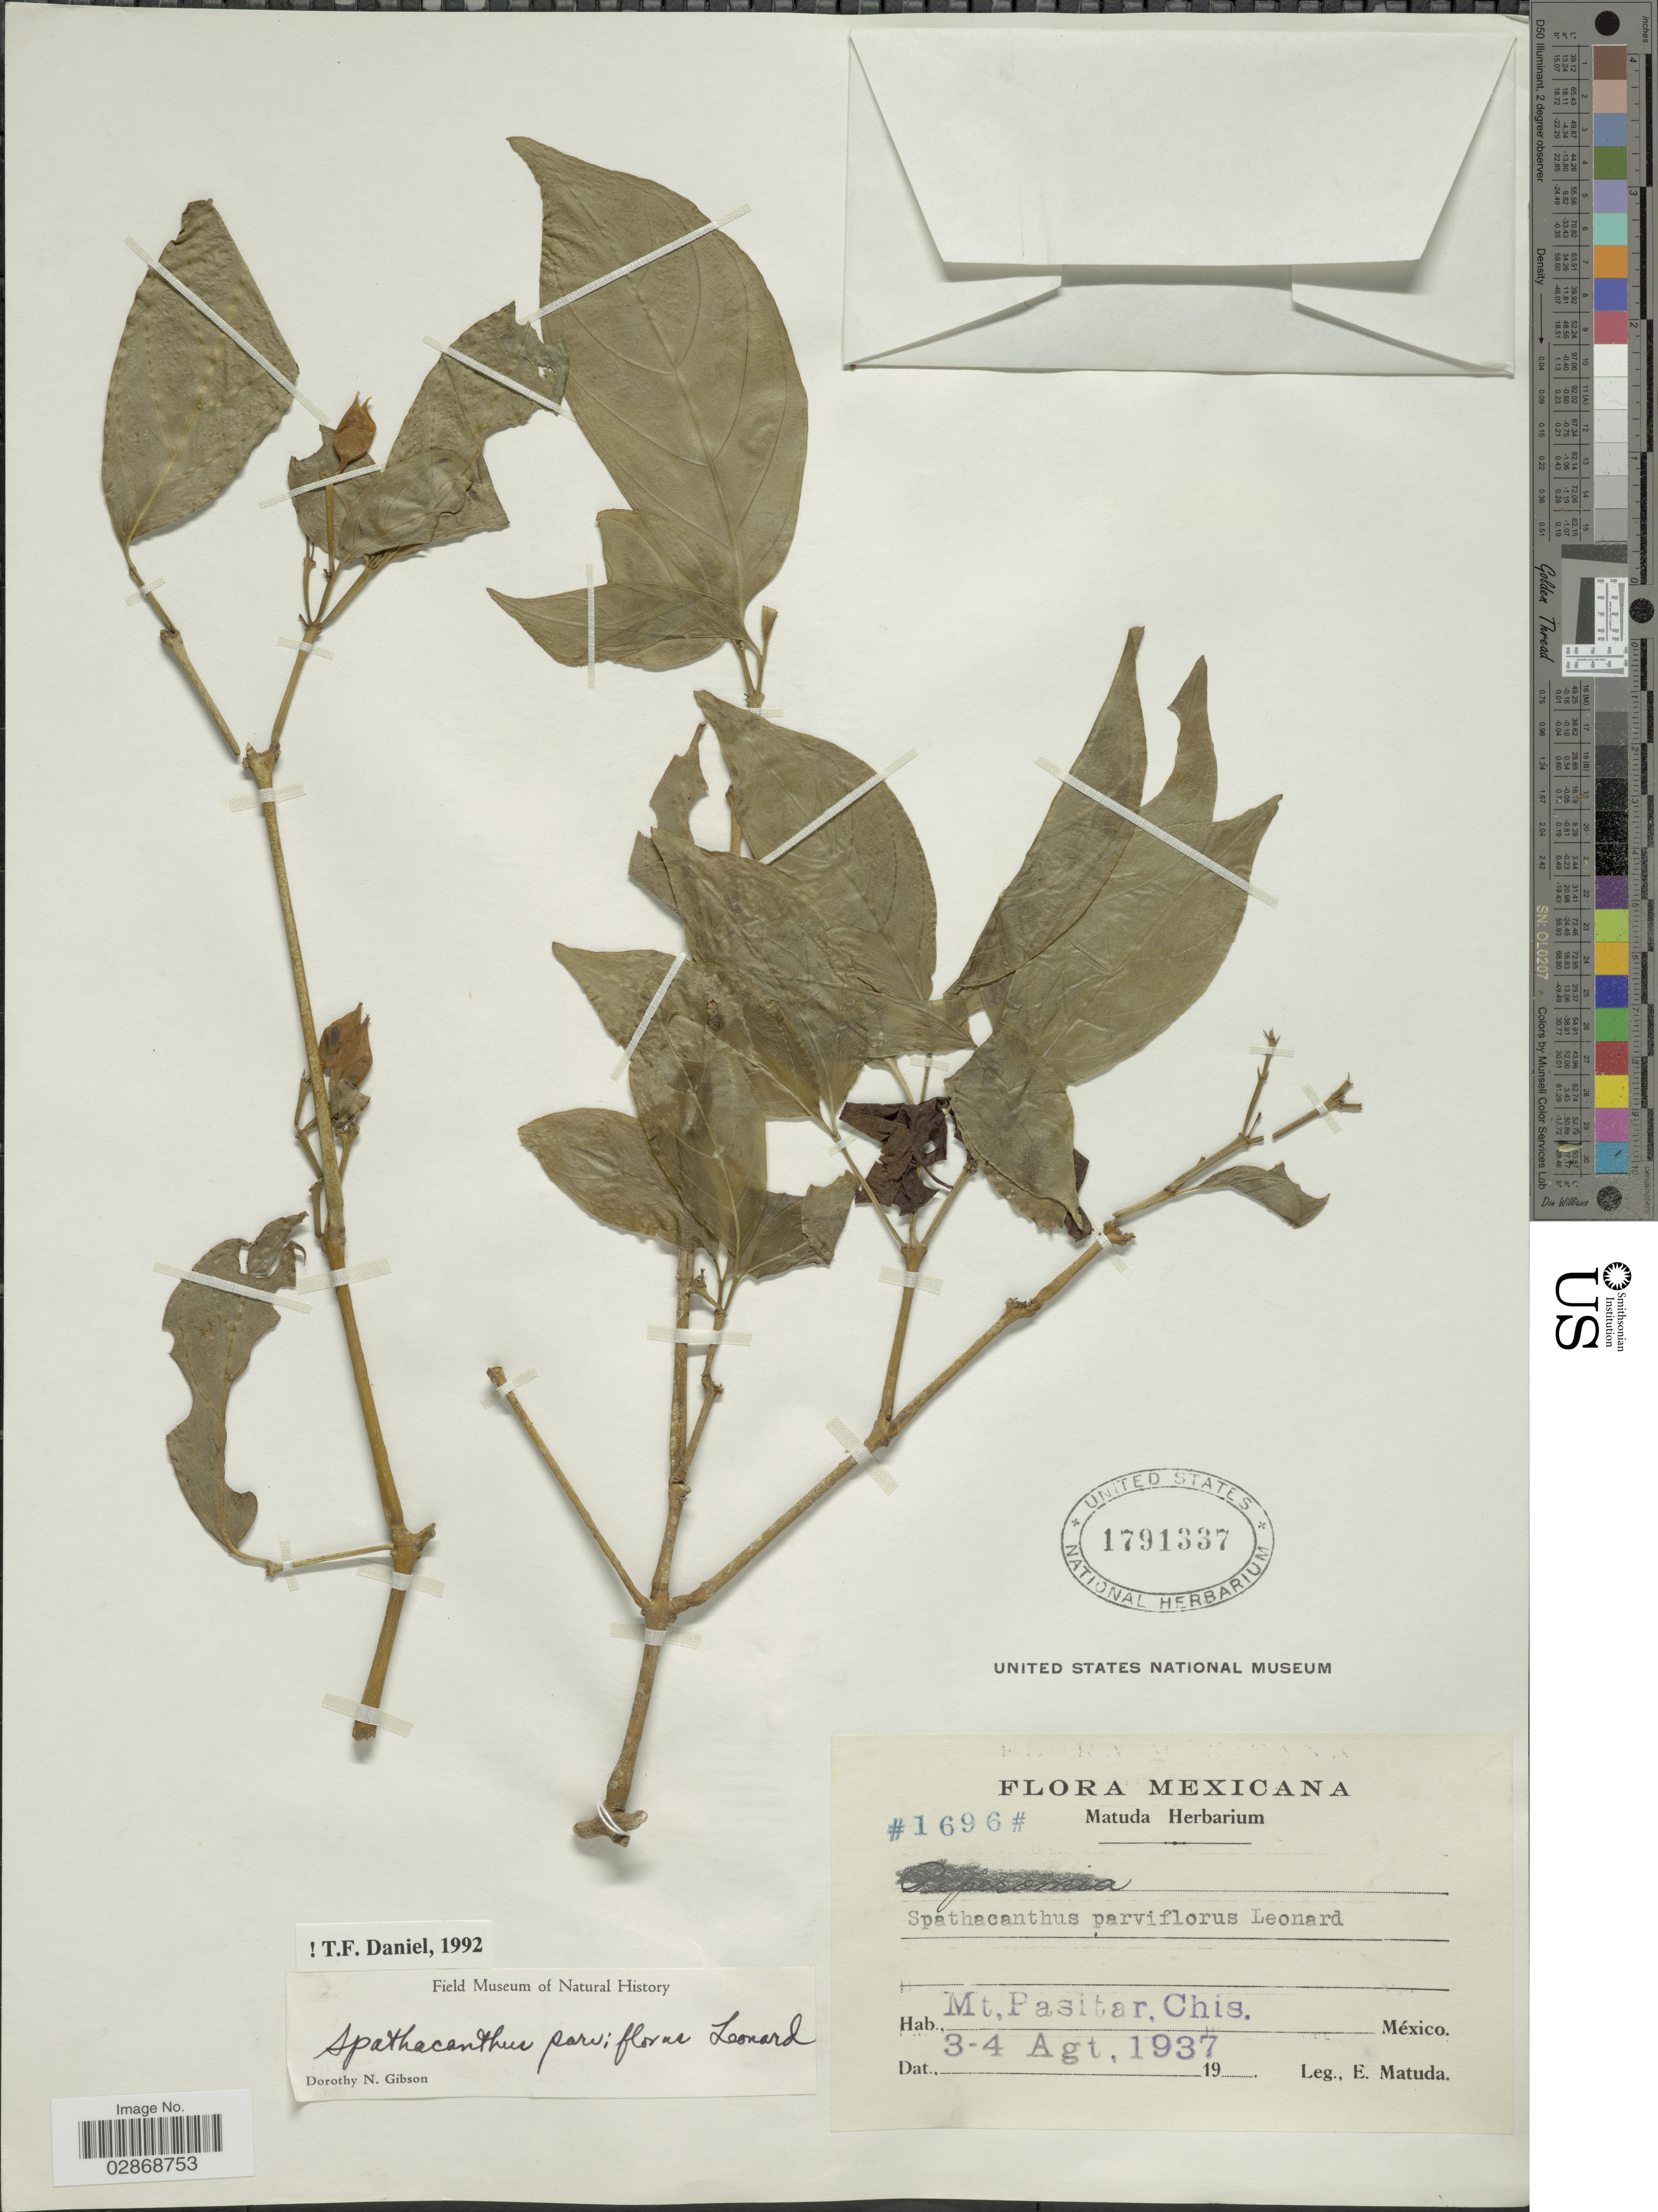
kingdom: Plantae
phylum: Tracheophyta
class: Magnoliopsida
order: Lamiales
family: Acanthaceae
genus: Spathacanthus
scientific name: Spathacanthus parviflorus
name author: Leonard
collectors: E. Matuda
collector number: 1696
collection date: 1937-08-03/1937-08-04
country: Mexico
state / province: Chiapas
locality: Mt. Pasitar.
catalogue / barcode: US 1791337